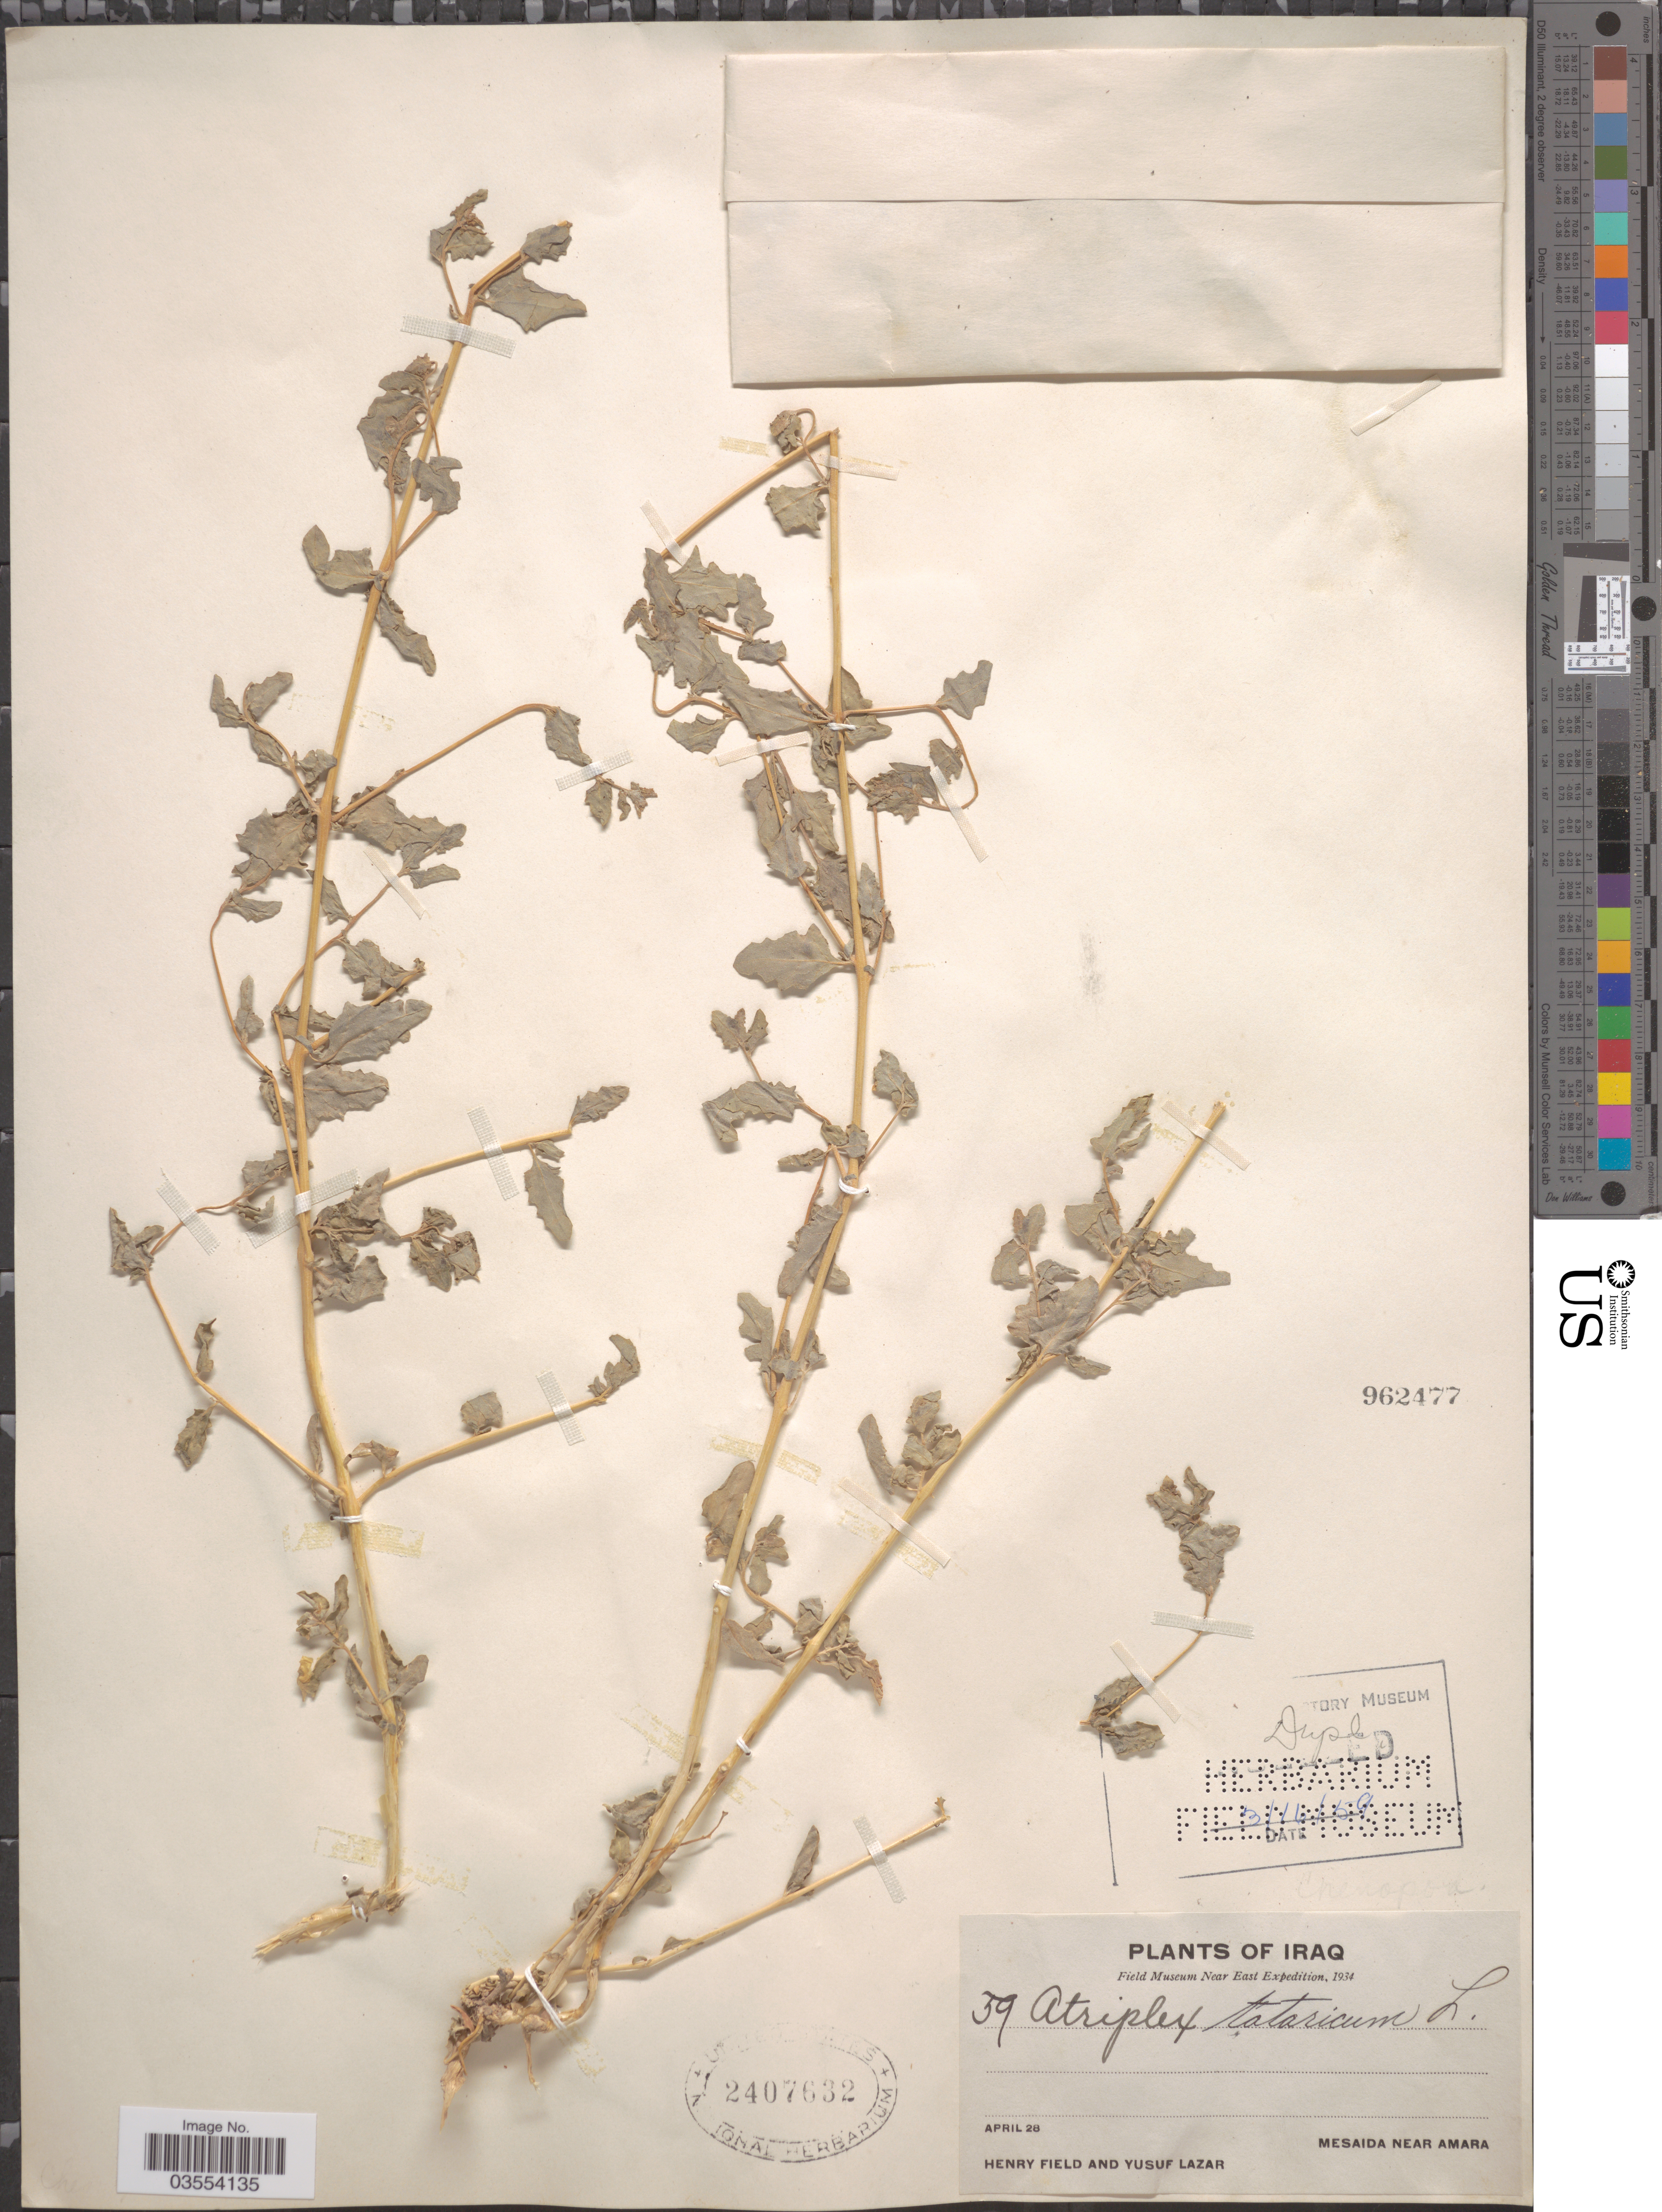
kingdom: Plantae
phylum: Tracheophyta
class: Magnoliopsida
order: Caryophyllales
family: Amaranthaceae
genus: Atriplex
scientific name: Atriplex tatarica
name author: L.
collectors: H. Field & Y. Lazar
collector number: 59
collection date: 1934-04-28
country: Iraq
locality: Mesaida near Amara.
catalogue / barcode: US 2407632